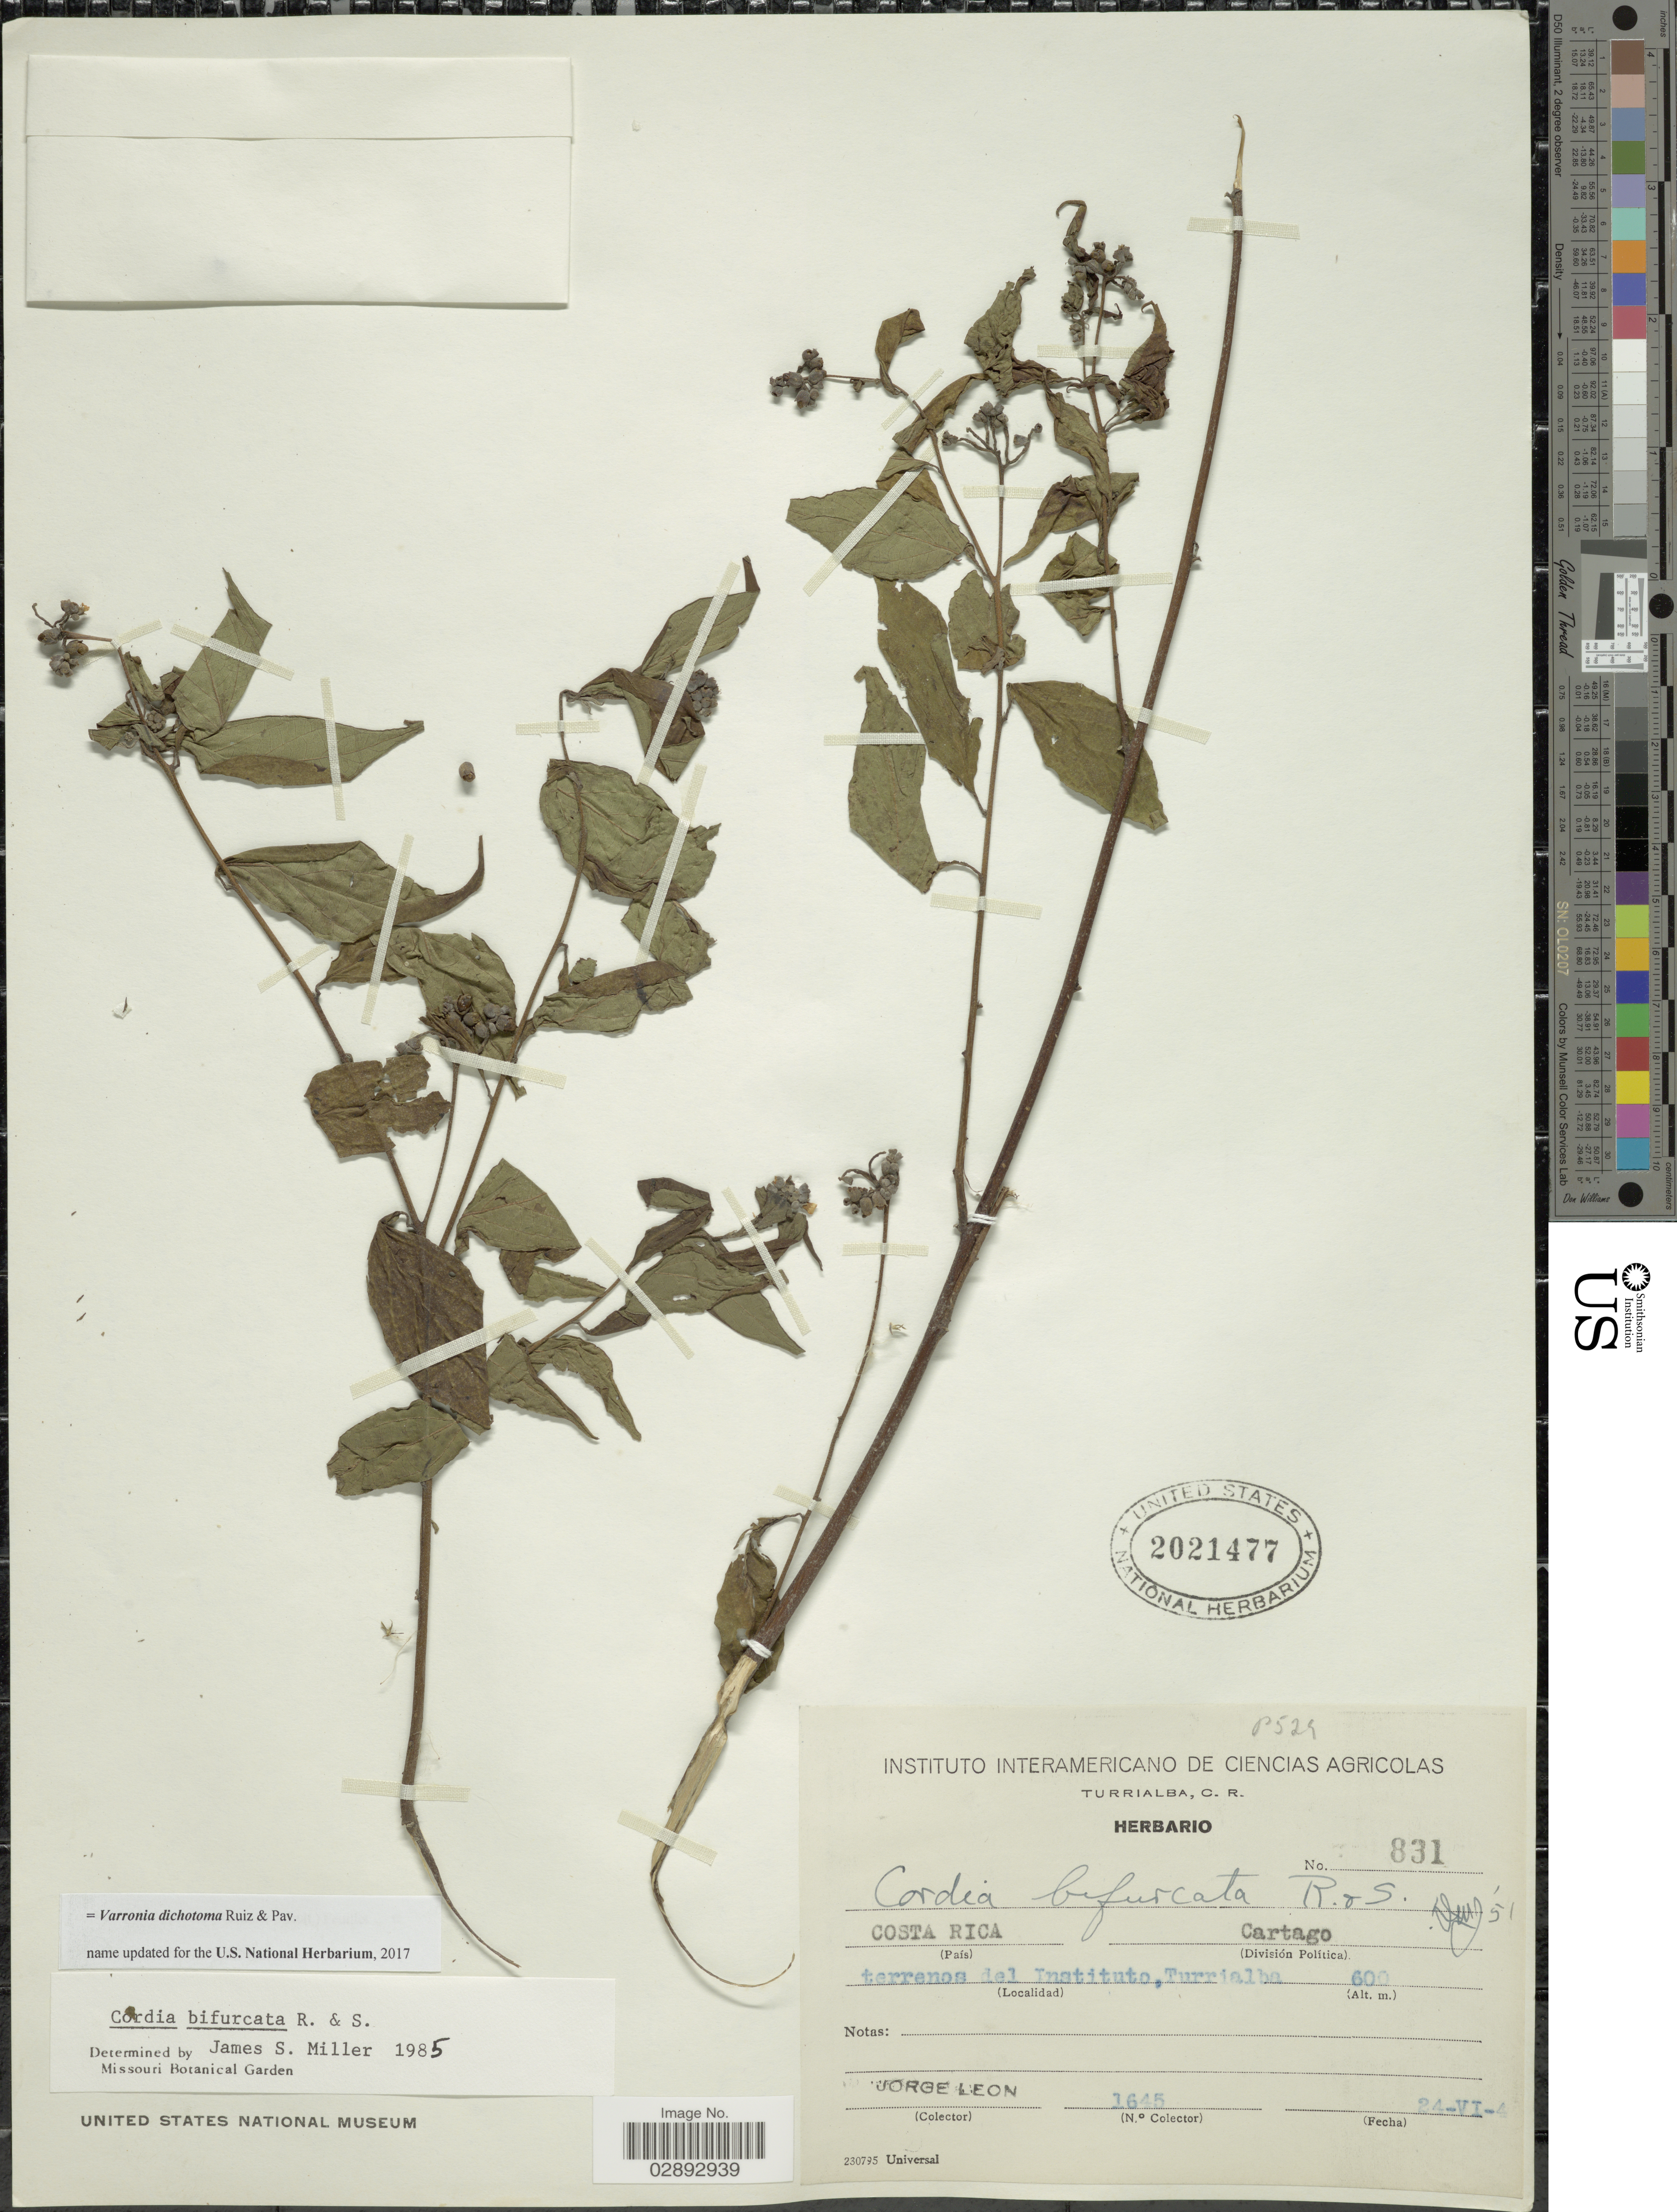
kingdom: Plantae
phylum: Tracheophyta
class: Magnoliopsida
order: Boraginales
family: Cordiaceae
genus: Varronia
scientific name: Varronia dichotoma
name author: Ruiz & Pav.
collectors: J. León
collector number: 1645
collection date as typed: Transcribed d/m/y: 24/6/4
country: Costa Rica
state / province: Cartago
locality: Cartago. Terrenos del Instituto, Turrialba.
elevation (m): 600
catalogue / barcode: US 2021477